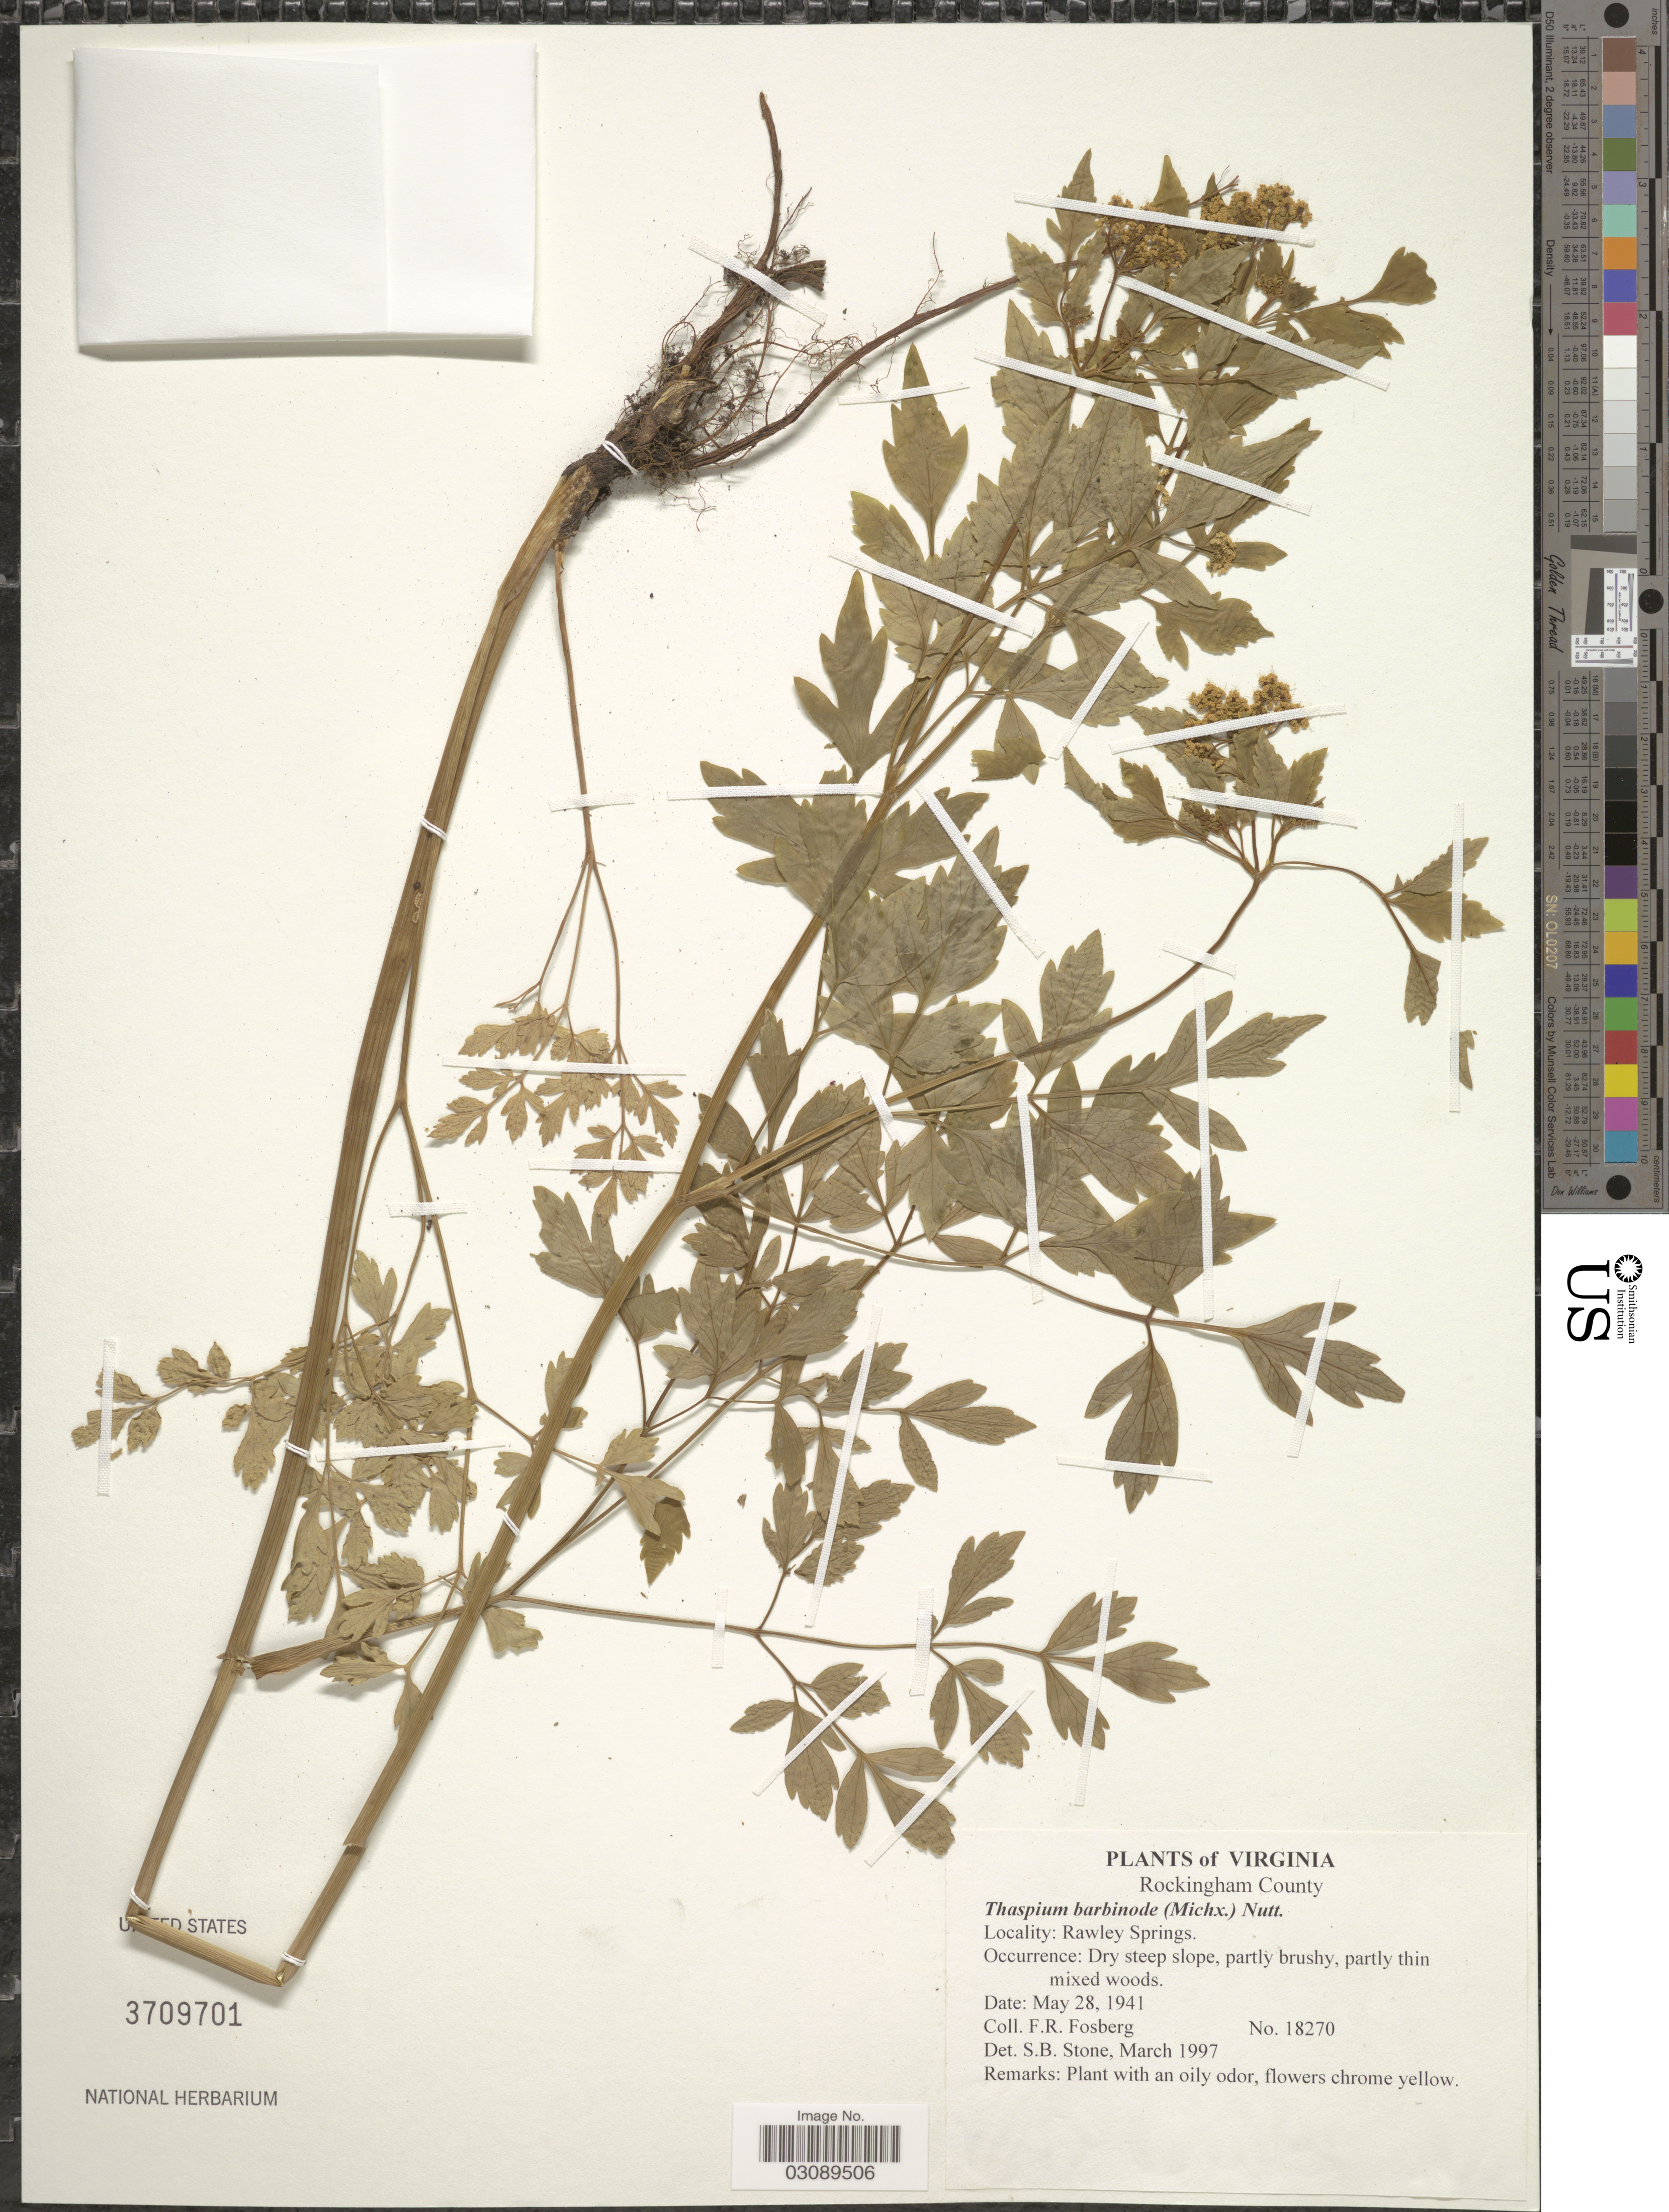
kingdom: Plantae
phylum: Tracheophyta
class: Magnoliopsida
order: Apiales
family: Apiaceae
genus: Thaspium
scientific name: Thaspium barbinode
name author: (Michx.) Nutt.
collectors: F. R. Fosberg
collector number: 18270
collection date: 1941-05-28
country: United States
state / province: Virginia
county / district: Rockingham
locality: Rawley Springs.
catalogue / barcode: US 3709701